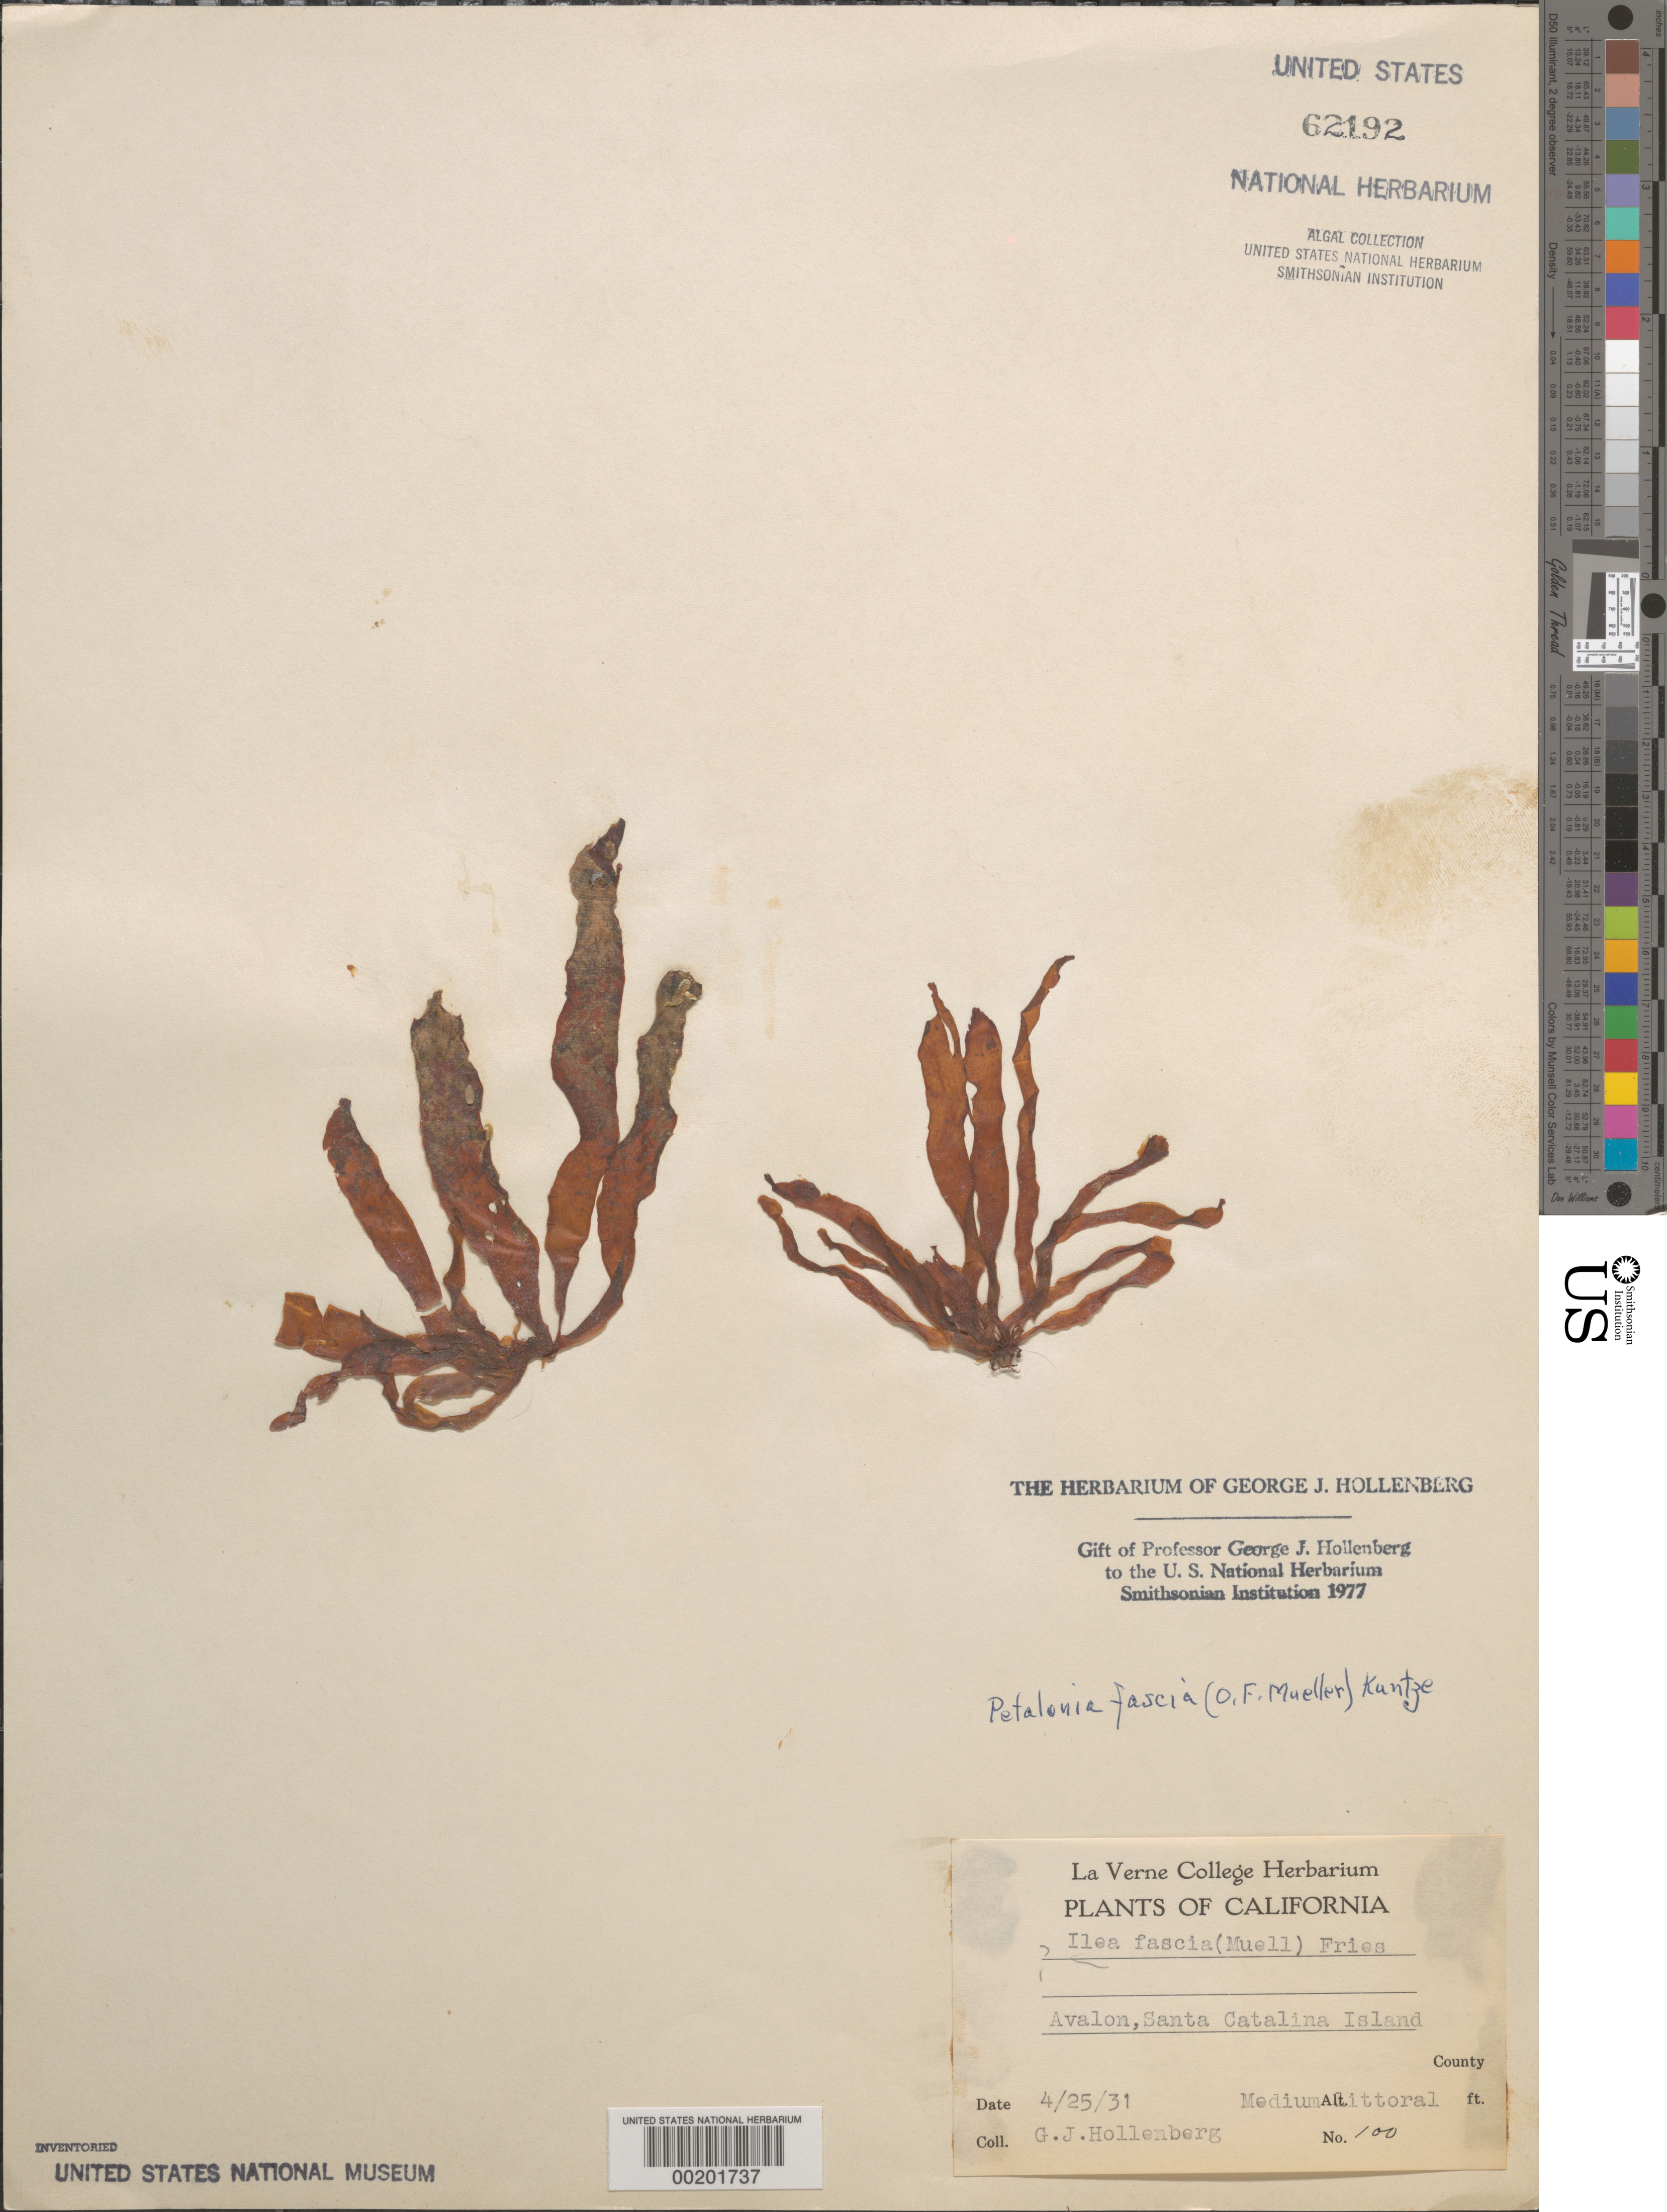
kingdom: Chromista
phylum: Ochrophyta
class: Phaeophyceae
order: Scytosiphonales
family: Scytosiphonaceae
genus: Petalonia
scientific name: Petalonia fascia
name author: (O.F. Müller) Kuntze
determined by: Hollenberg, George J.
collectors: G. Hollenberg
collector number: GJH 100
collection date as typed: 25 Apr 1931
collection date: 1931-04-25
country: United States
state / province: California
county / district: Los Angeles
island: Santa Catalina Island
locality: Avalon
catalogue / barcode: US 62192